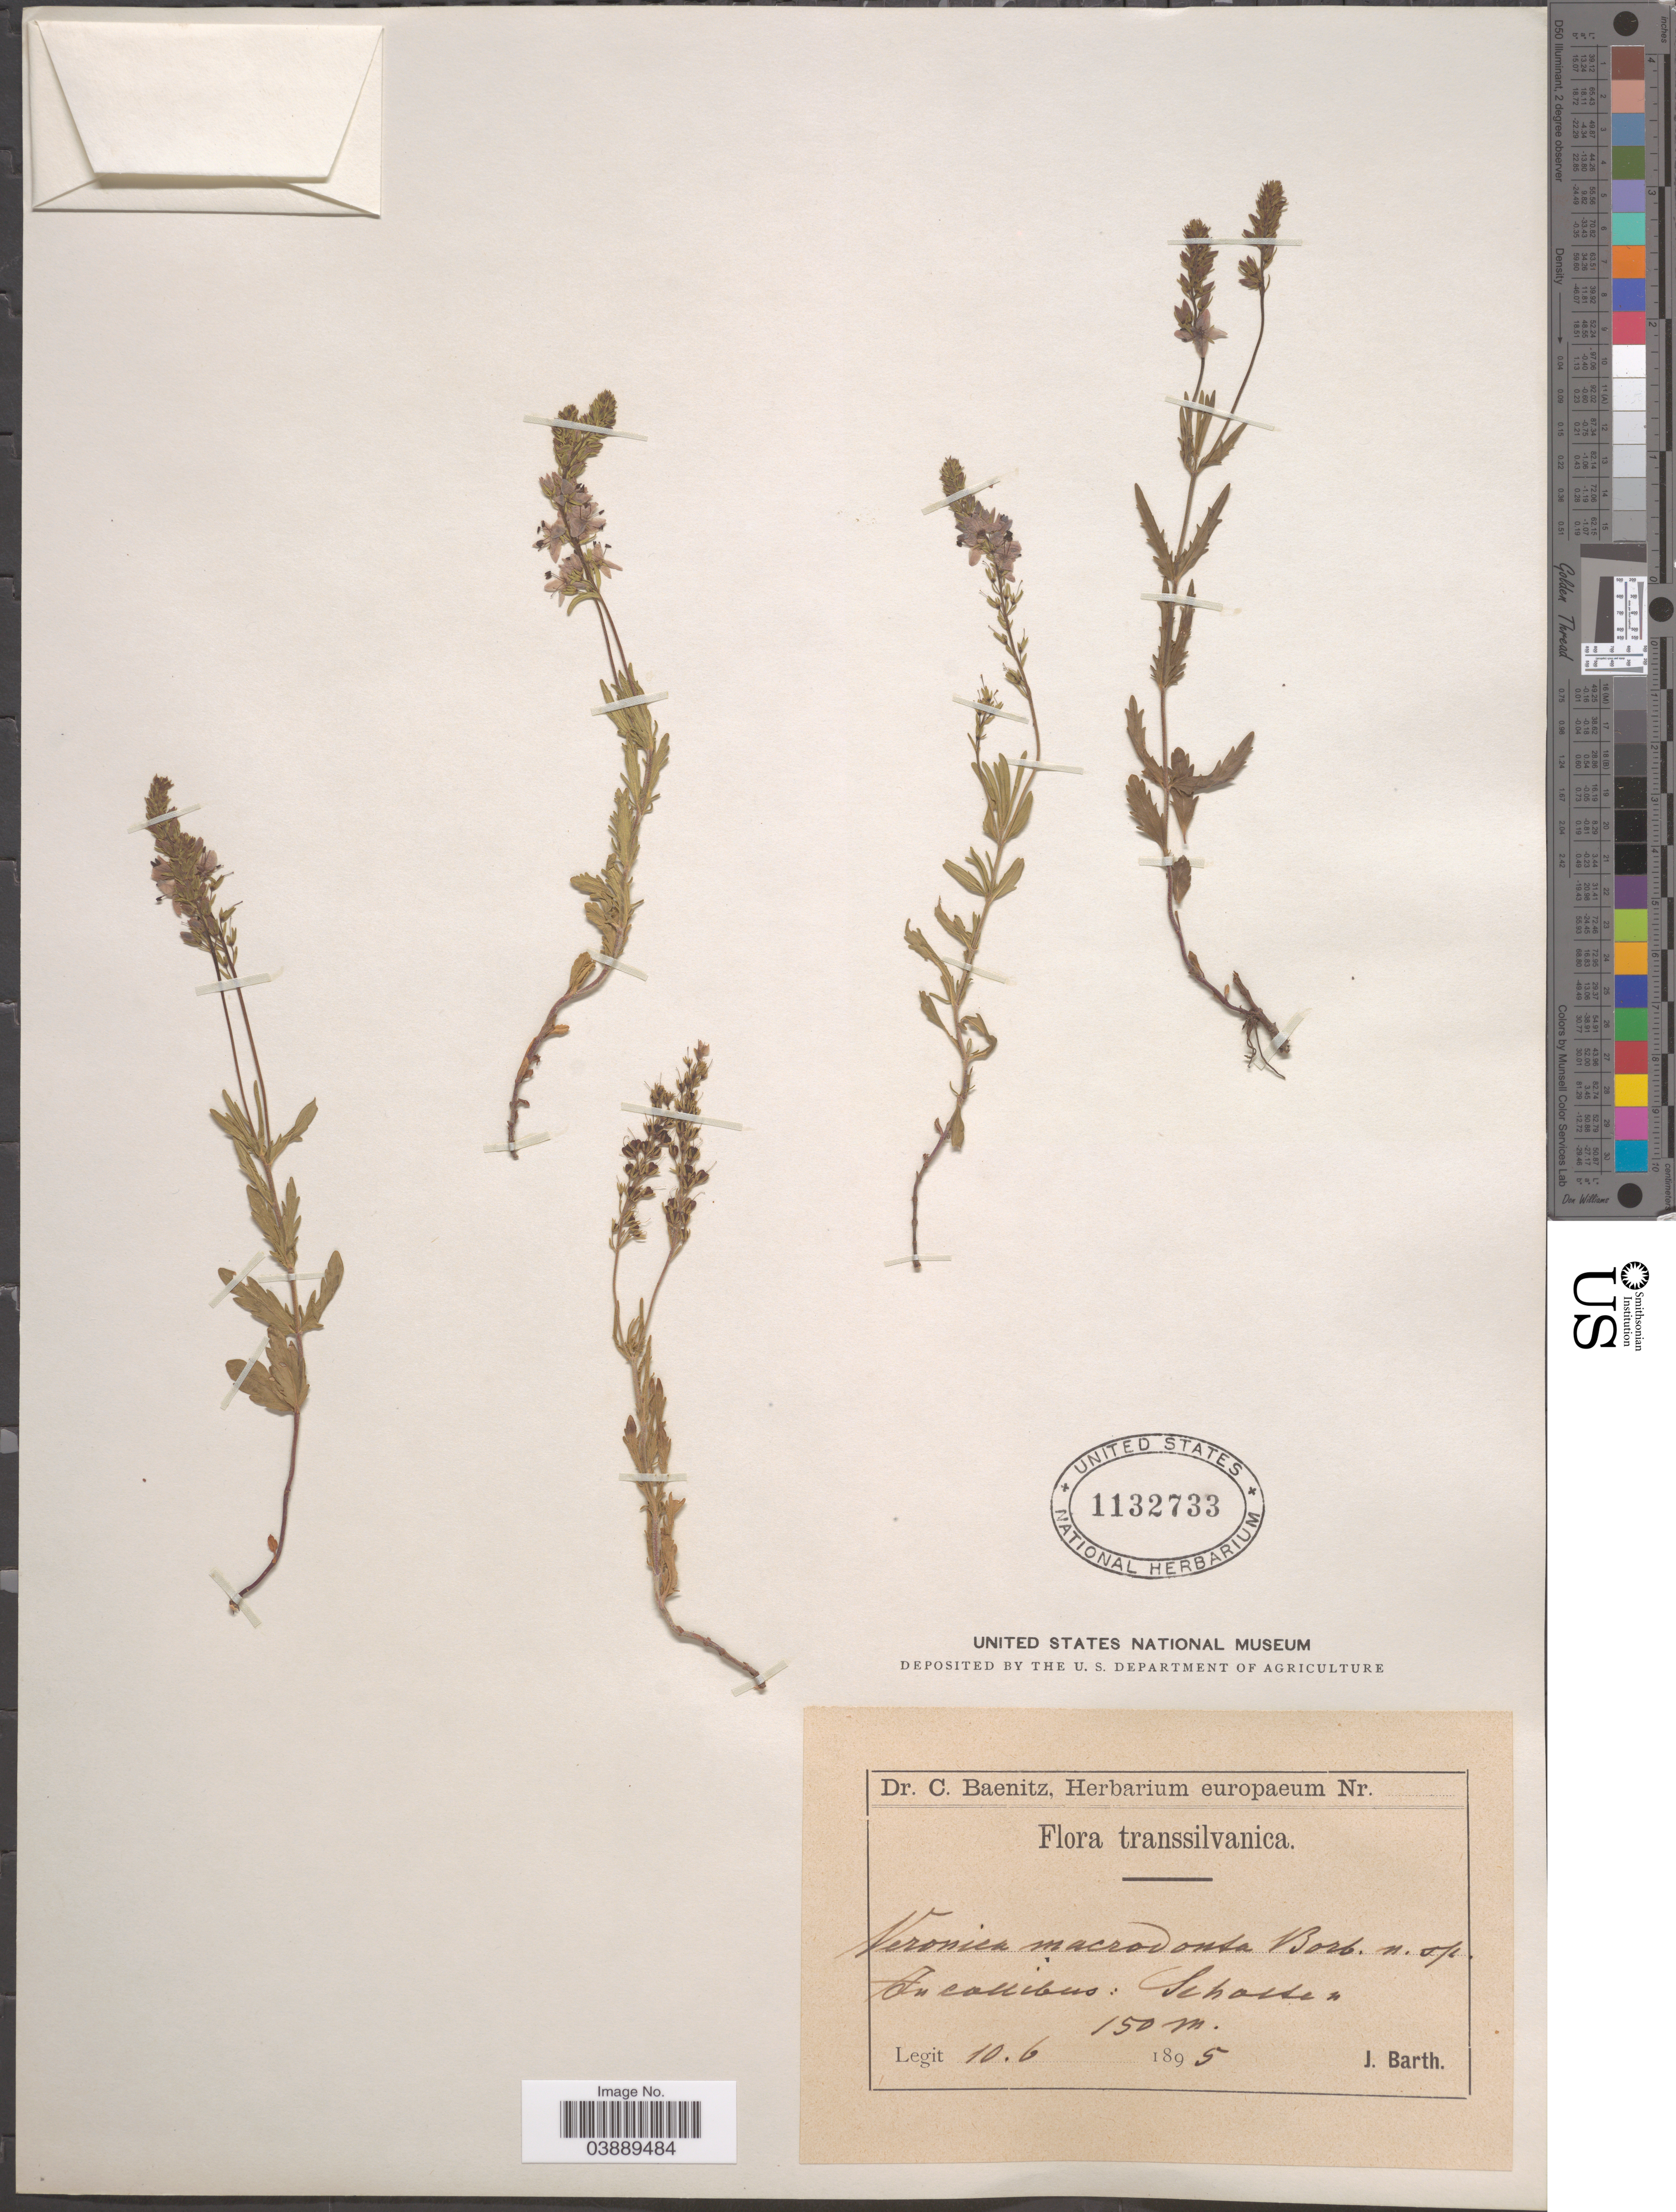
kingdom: Plantae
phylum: Tracheophyta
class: Magnoliopsida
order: Lamiales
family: Plantaginaceae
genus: Veronica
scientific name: Veronica macrodonta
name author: Borbás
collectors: J. Barth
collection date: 1895-06-10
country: Romania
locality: Transsilvanica. In collibus: Schlatten.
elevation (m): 150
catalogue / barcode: US 1132733